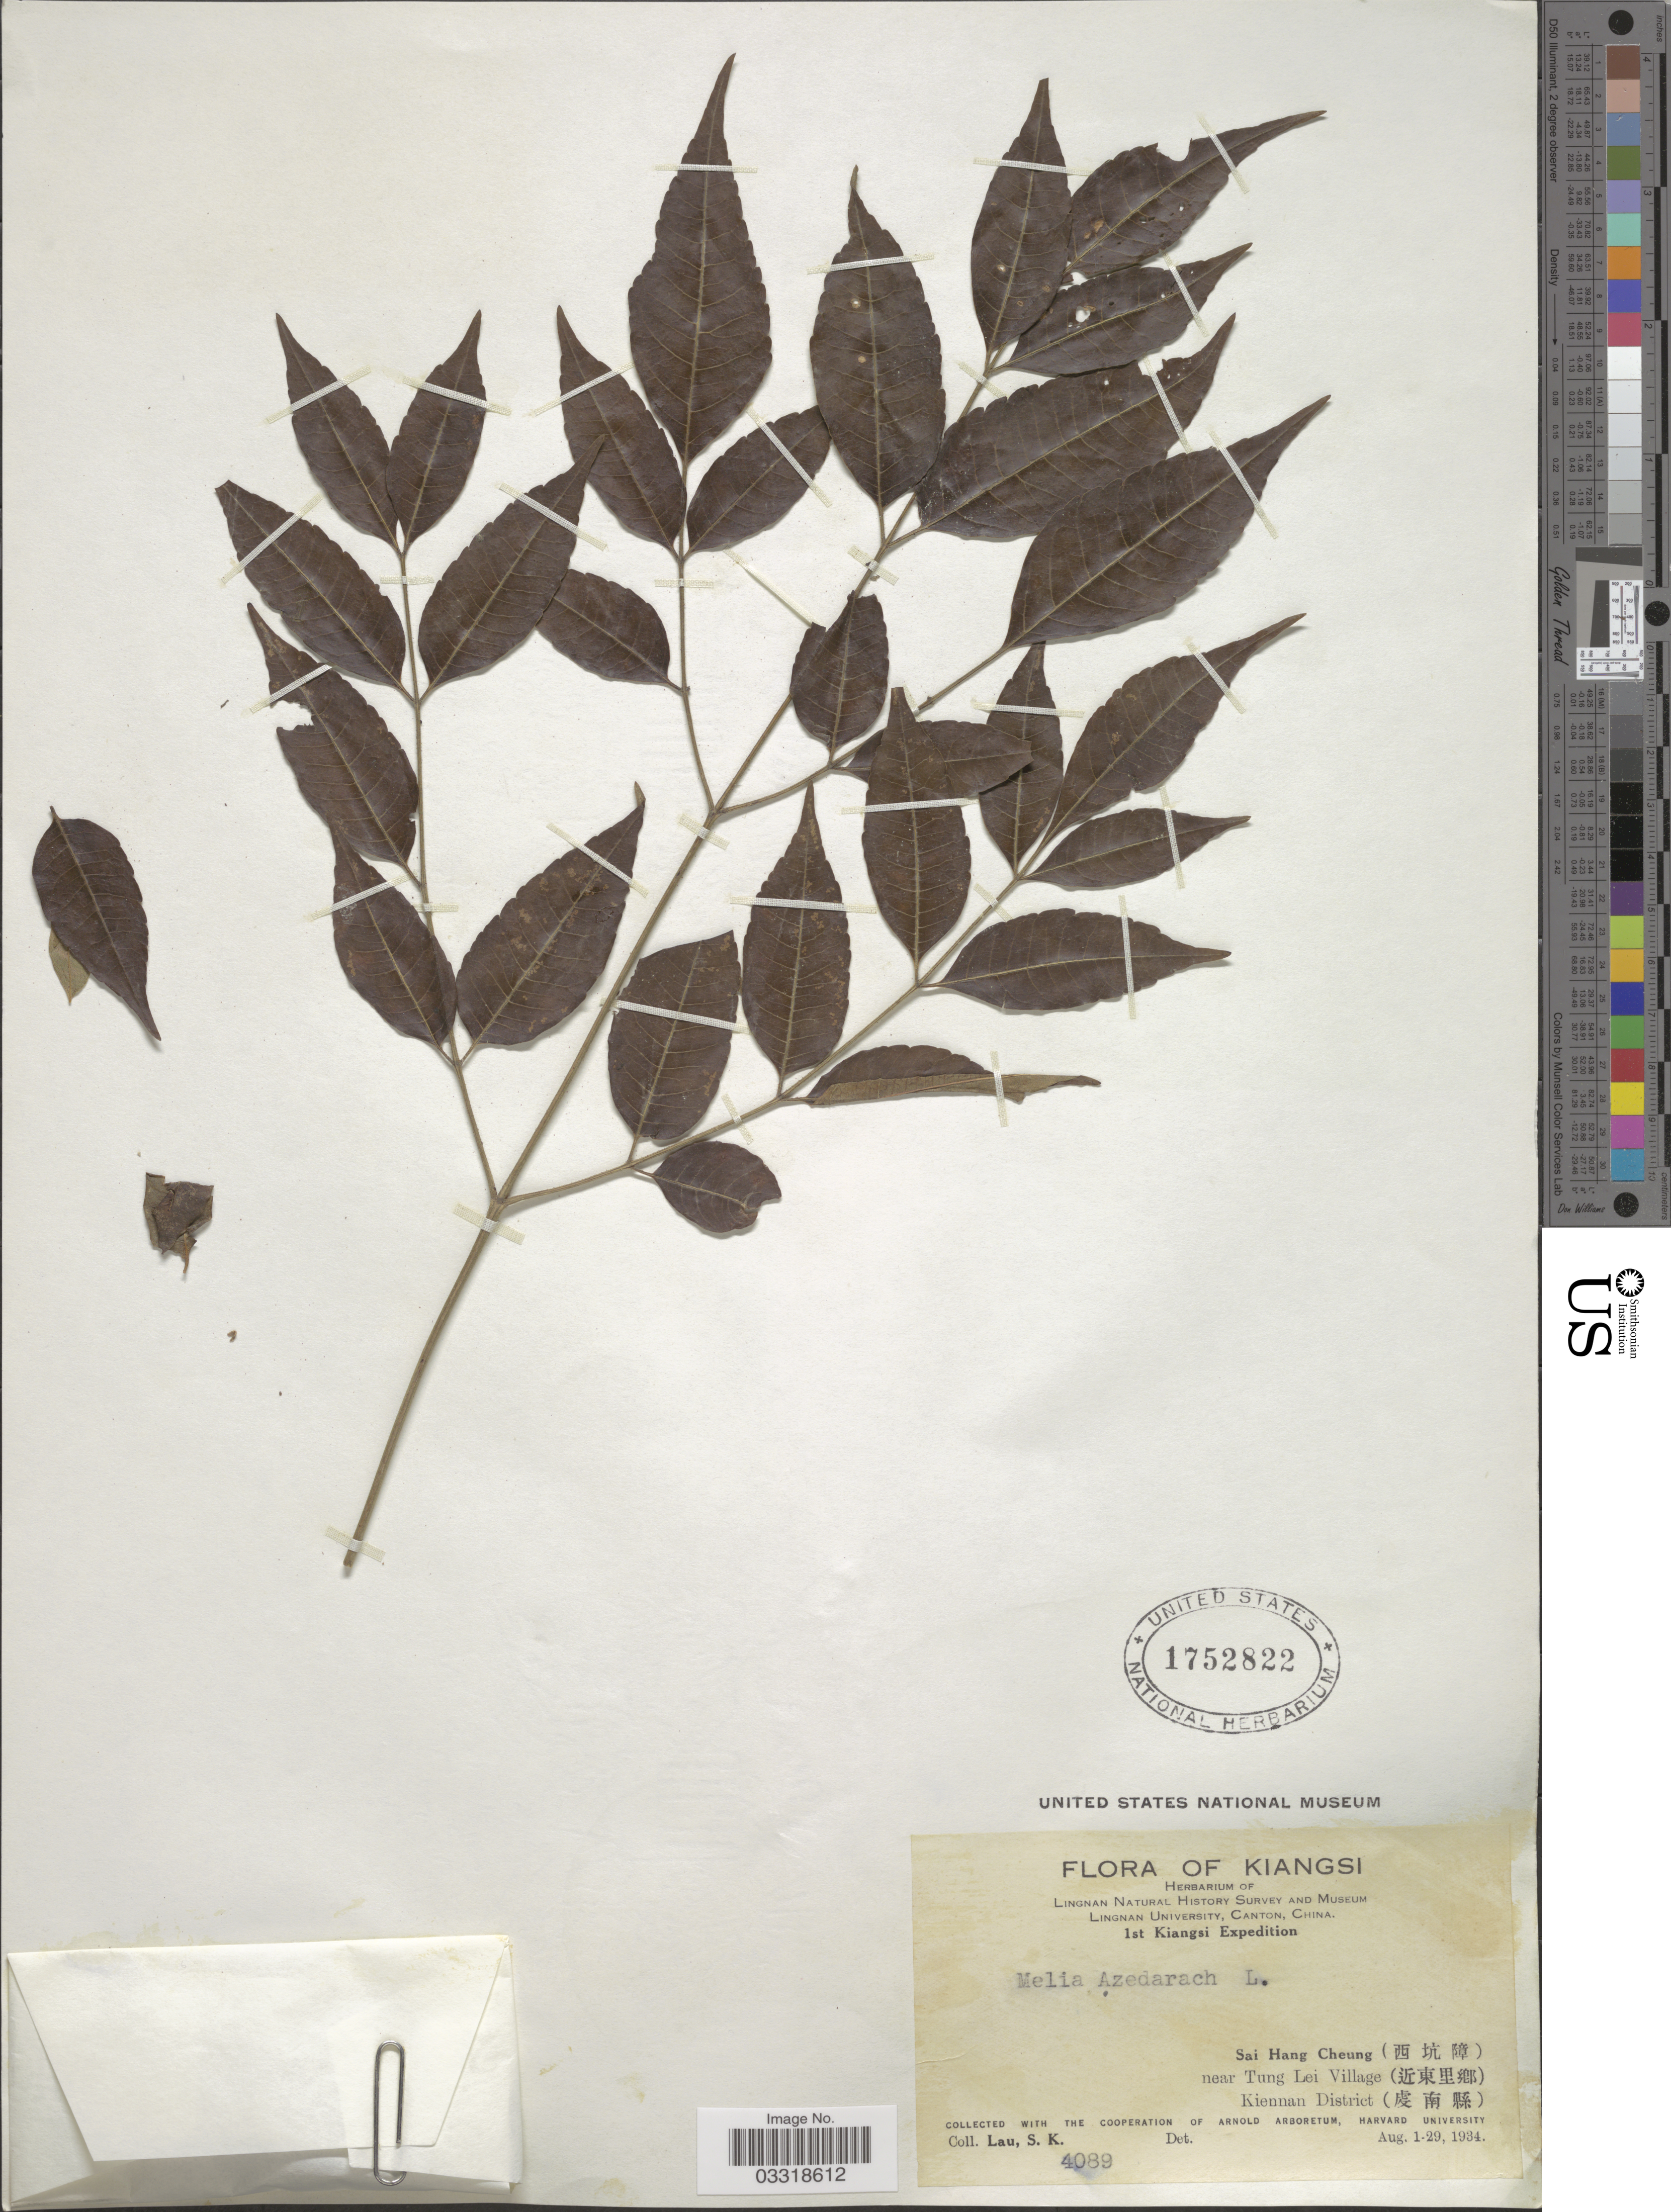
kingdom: Plantae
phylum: Tracheophyta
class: Magnoliopsida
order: Sapindales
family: Meliaceae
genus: Melia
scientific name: Melia azedarach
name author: L.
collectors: S. K. Lau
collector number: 4089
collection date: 1934-08-01/1934-08-29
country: China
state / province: Jiangxi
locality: Kiangsi. Sai Hang Cheung (X), near Tung Lei Village (X), Kiennan District (X).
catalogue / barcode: US 1752822